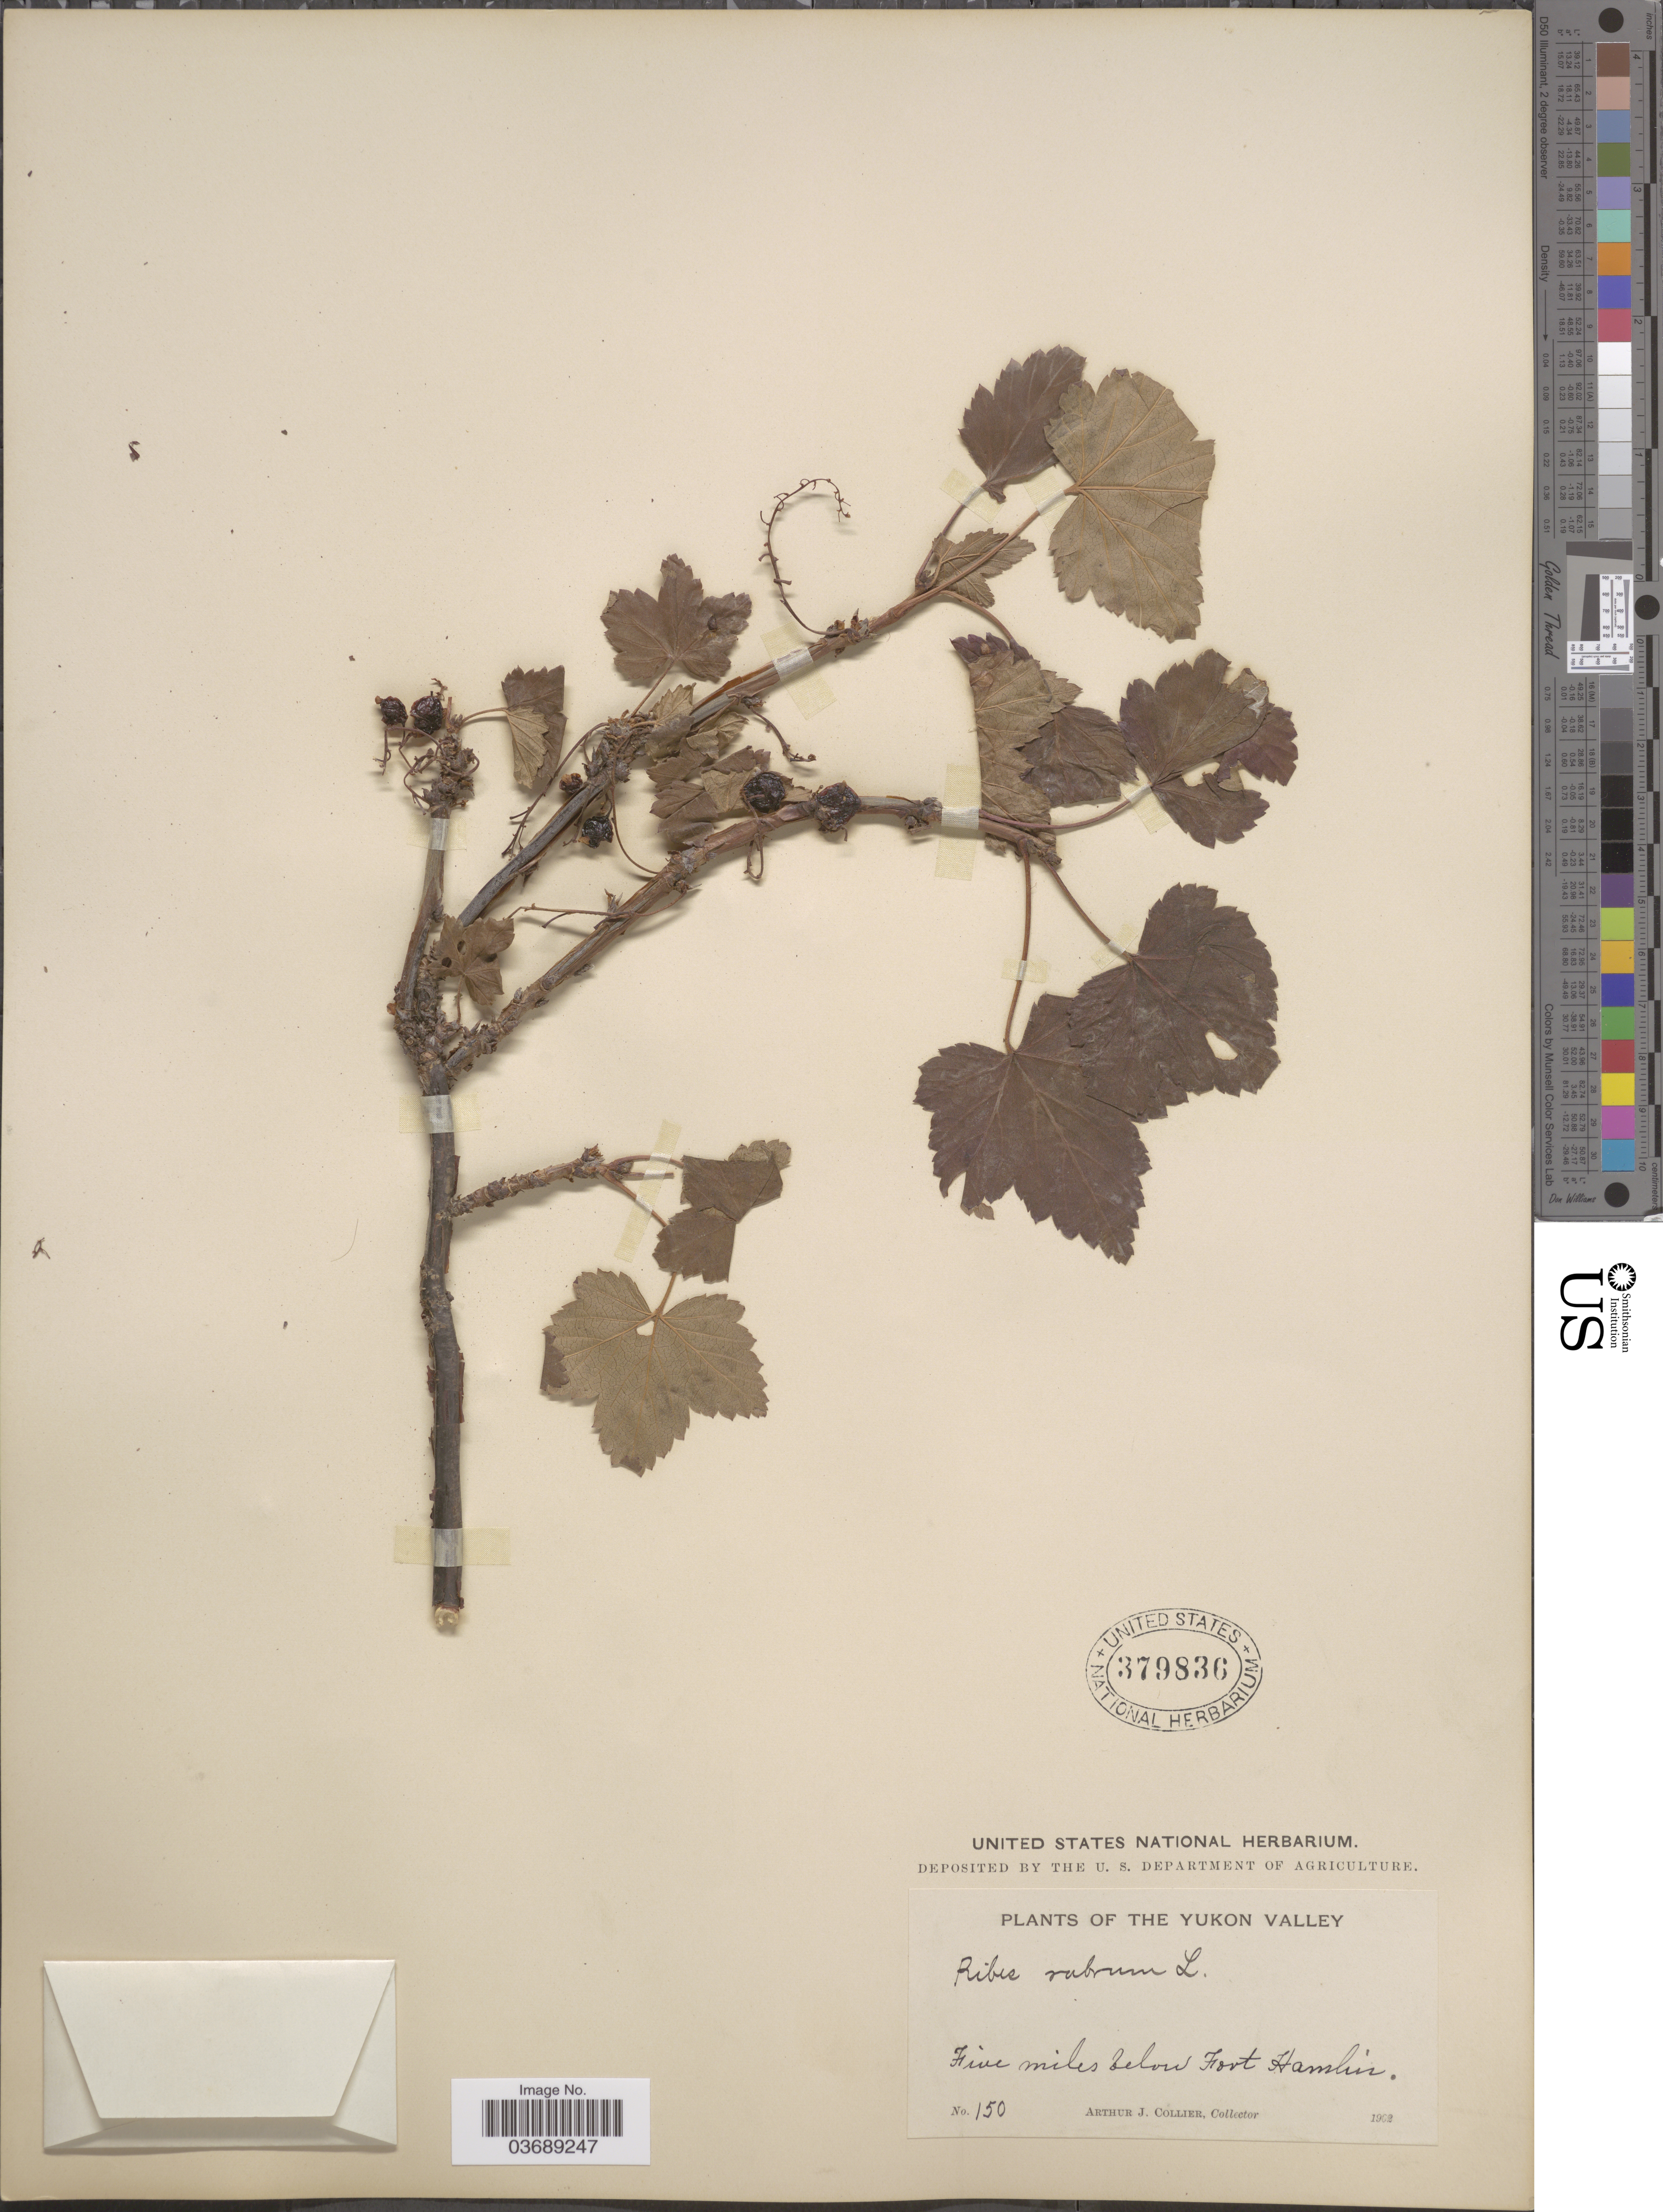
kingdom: Plantae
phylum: Tracheophyta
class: Magnoliopsida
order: Saxifragales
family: Grossulariaceae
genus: Ribes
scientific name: Ribes triste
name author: Pall.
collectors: A. Collier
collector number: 150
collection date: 1902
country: Canada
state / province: Yukon Territory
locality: The Yukon Valley. Five miles below Fort Hamlin.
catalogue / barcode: US 379836